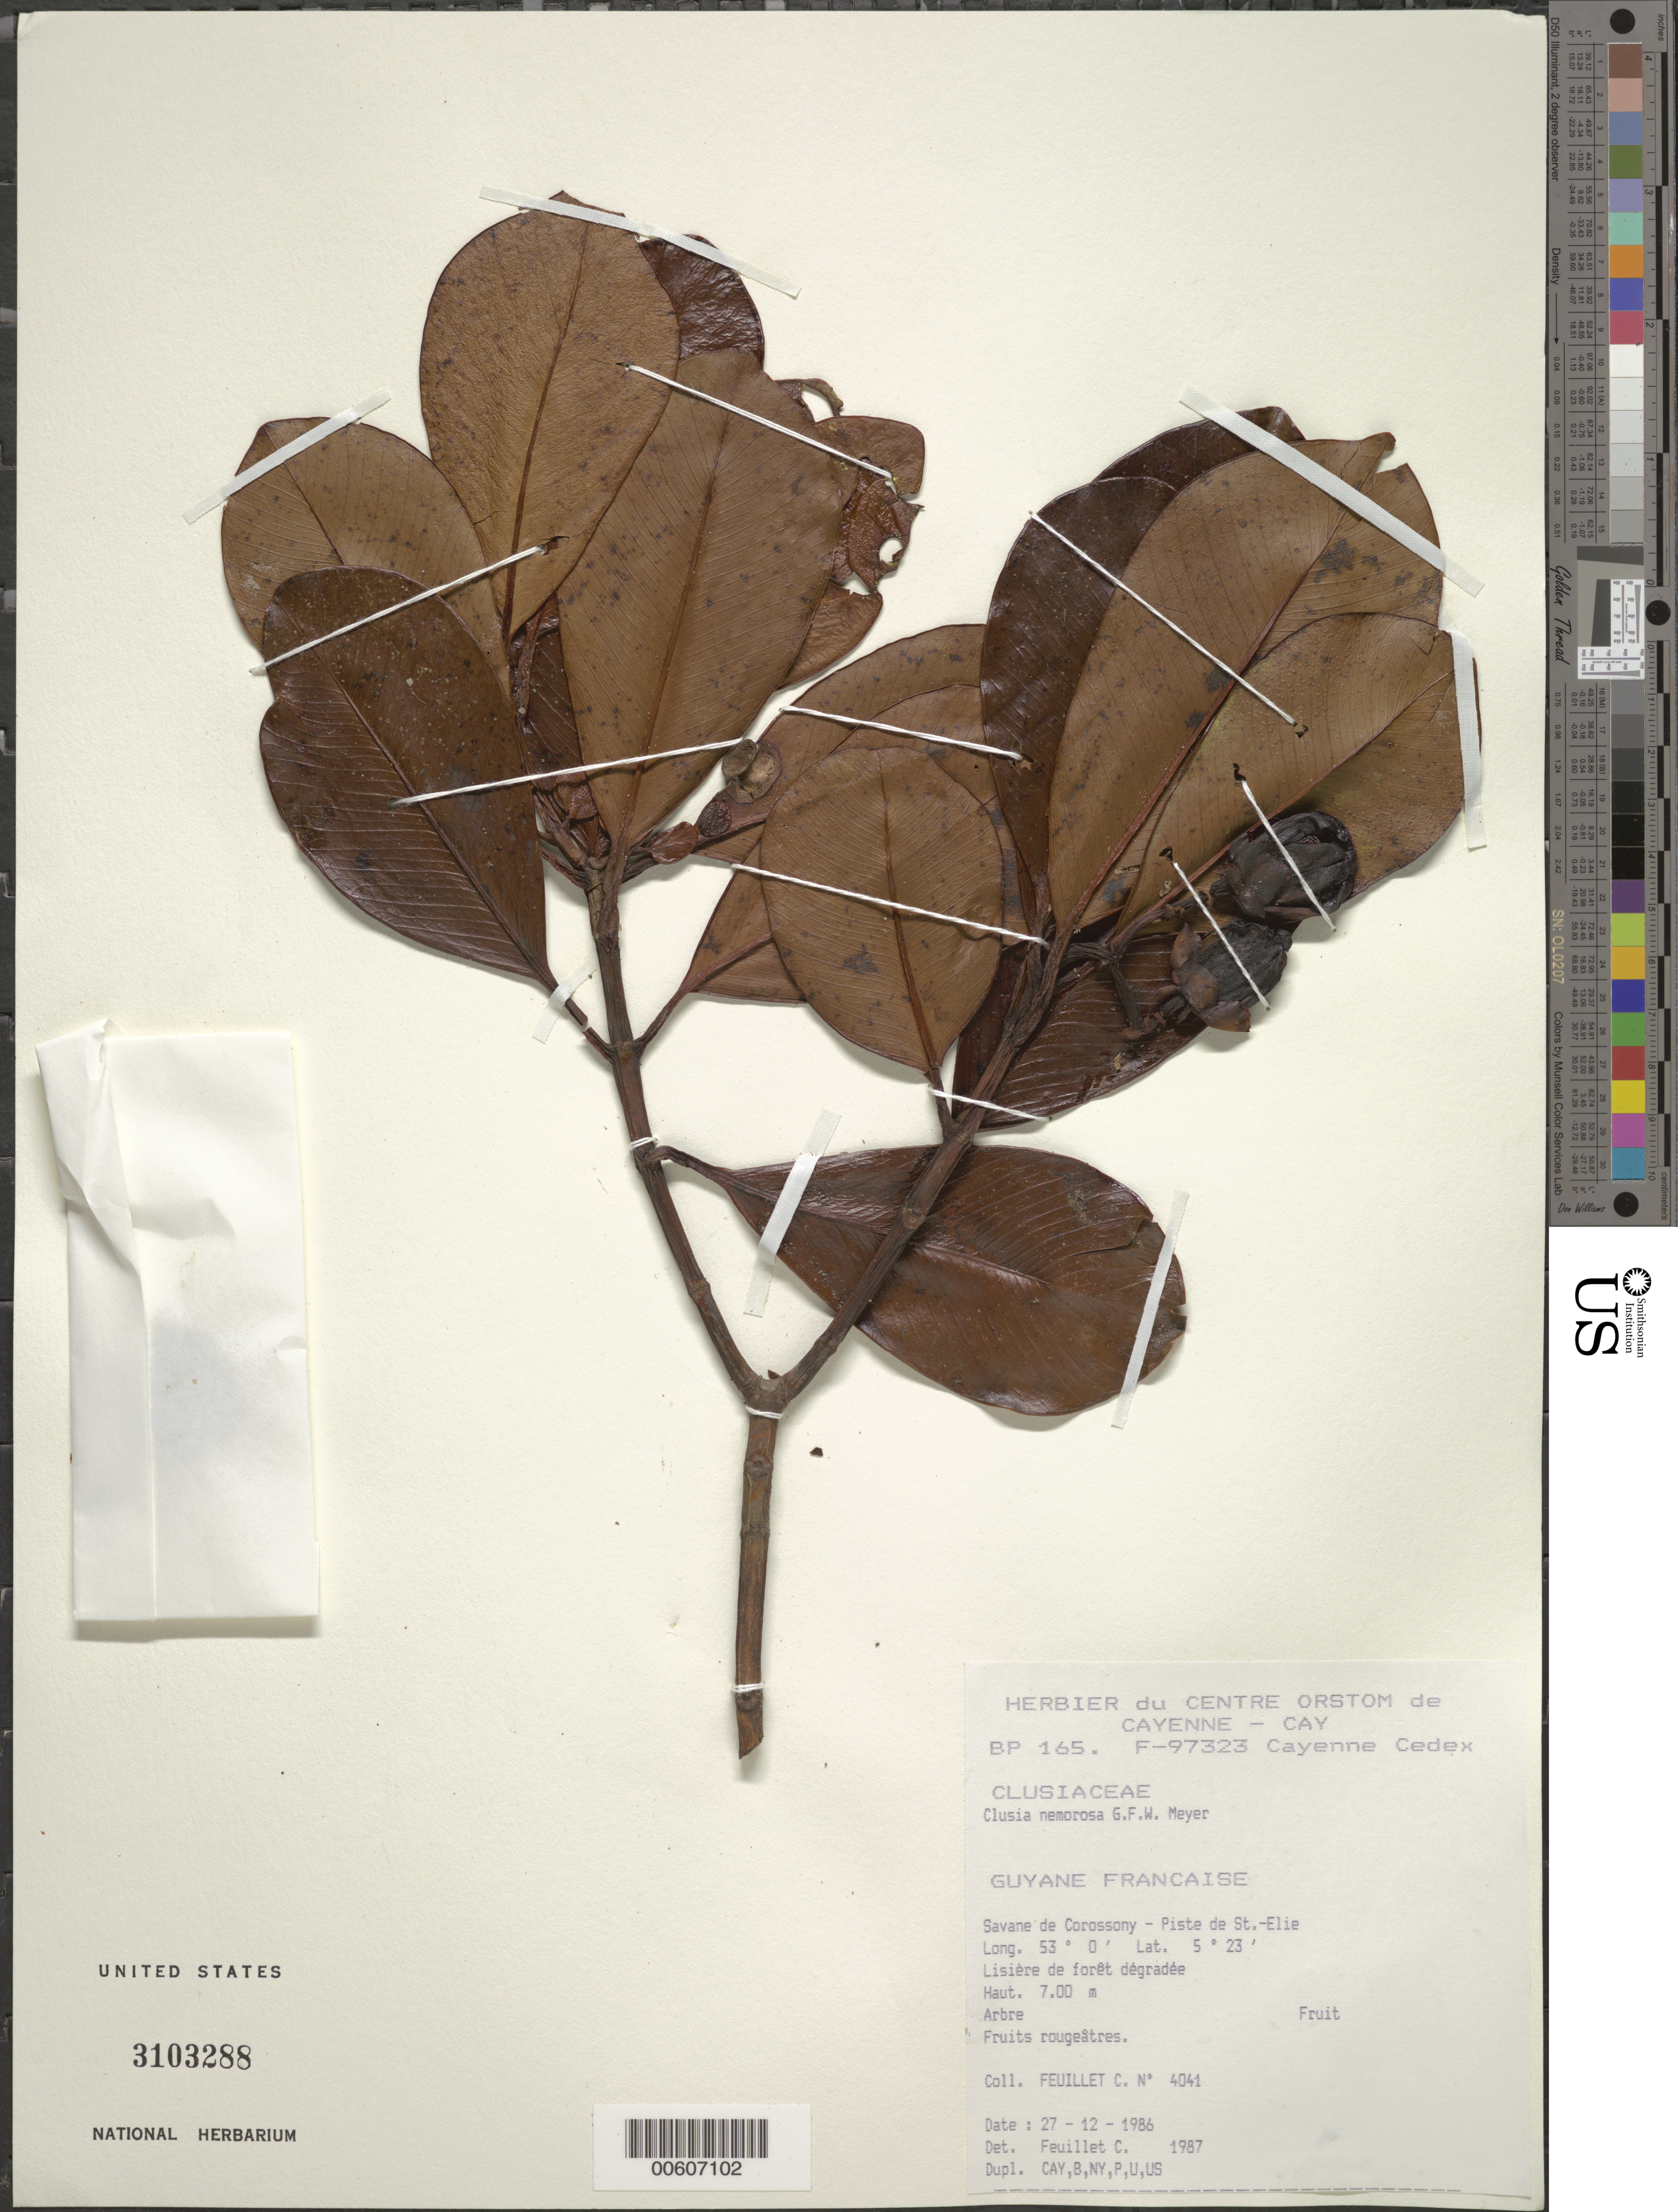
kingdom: Plantae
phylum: Tracheophyta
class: Magnoliopsida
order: Malpighiales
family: Clusiaceae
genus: Clusia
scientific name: Clusia nemorosa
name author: G. Mey.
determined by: Feuillet, C.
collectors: C. Feuillet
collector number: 4041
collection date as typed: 27-Dec-86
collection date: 1986-12-27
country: French Guiana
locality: Savane de Corossony, Piste de Saint-Élie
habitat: Lisiere de foret degradee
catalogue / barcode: US 3103288